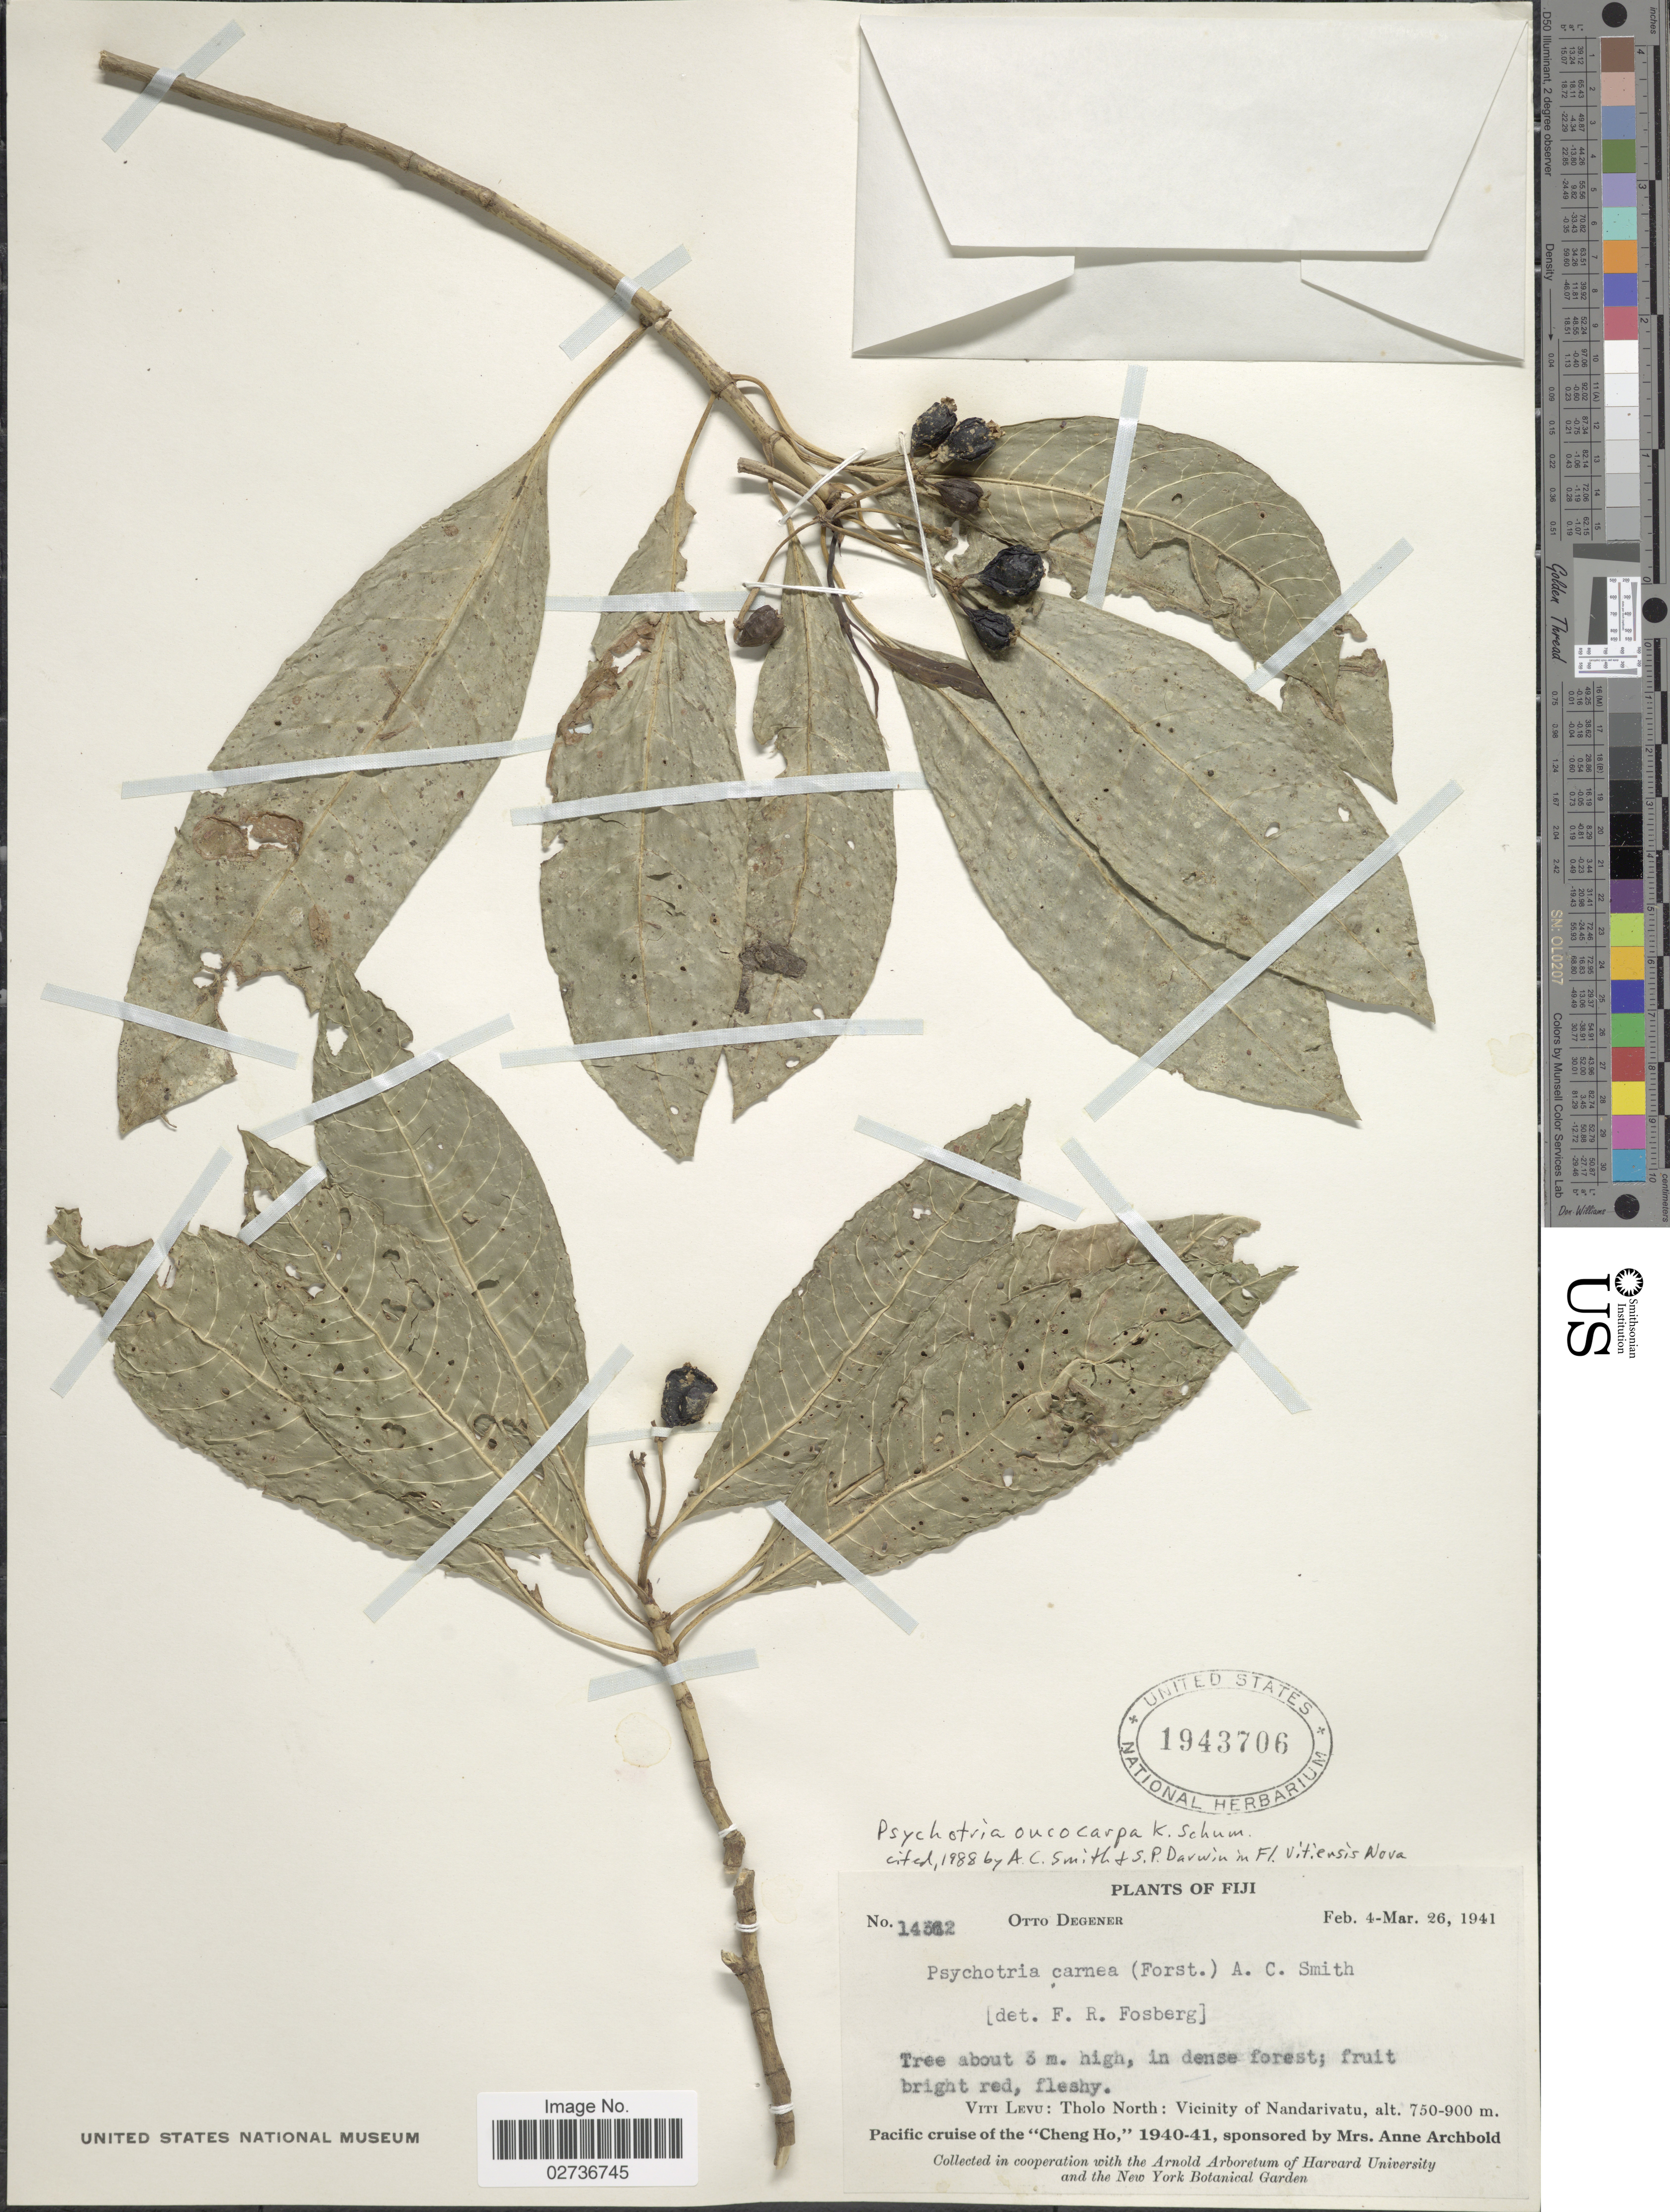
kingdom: Plantae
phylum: Tracheophyta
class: Magnoliopsida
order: Gentianales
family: Rubiaceae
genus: Psychotria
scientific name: Psychotria oncocarpa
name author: K. Schum.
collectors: O. Degener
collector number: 14362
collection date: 1941-02-04/1941-03-26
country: Fiji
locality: Viti Levu: Tholo North: Vicinity of Nandarivatu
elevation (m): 750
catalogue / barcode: US 1943706